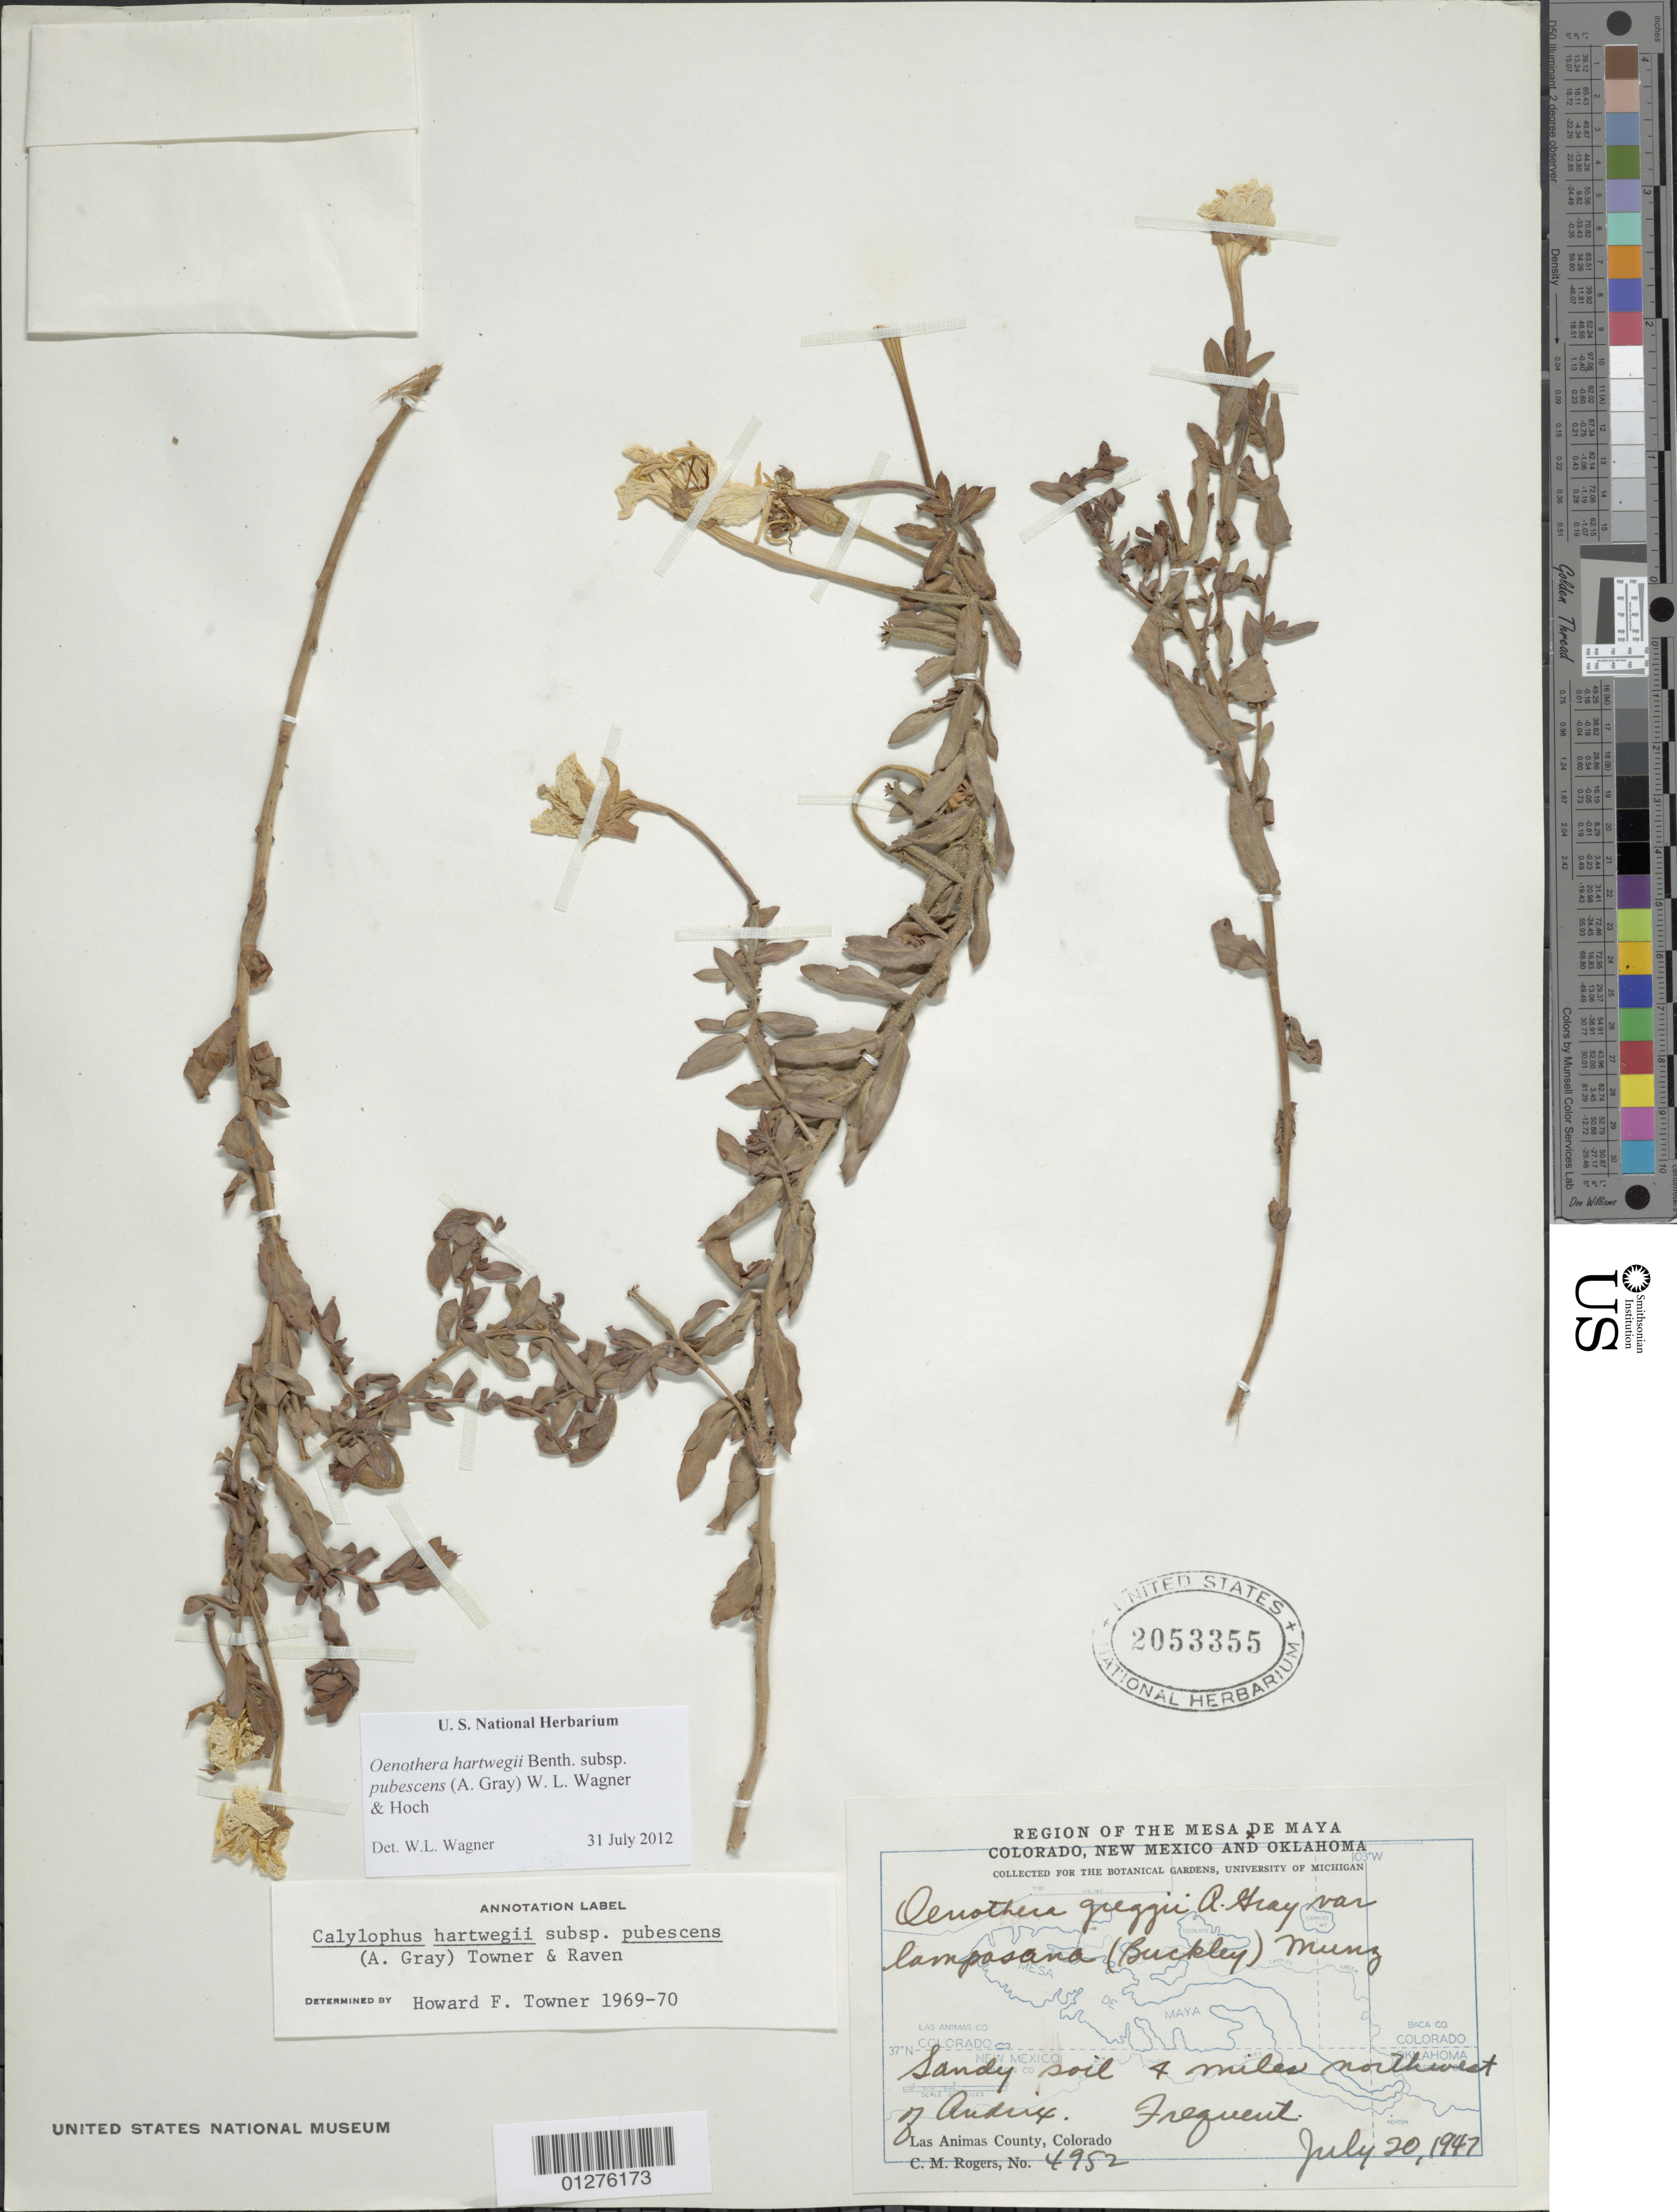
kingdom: Plantae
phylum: Tracheophyta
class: Magnoliopsida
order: Myrtales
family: Onagraceae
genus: Oenothera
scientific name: Oenothera hartwegii subsp. pubescens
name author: (A. Gray) W.L. Wagner & Hoch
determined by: Wagner, W. L., (BOT), Smithsonian Institution - National Museum of Natural History (UNITED STATES)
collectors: C. M. Rogers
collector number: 4952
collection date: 1947-07-20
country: United States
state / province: Colorado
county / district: Las Animas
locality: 4 miles northwest of Andrix.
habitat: Sandy soil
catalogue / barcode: US 2053355